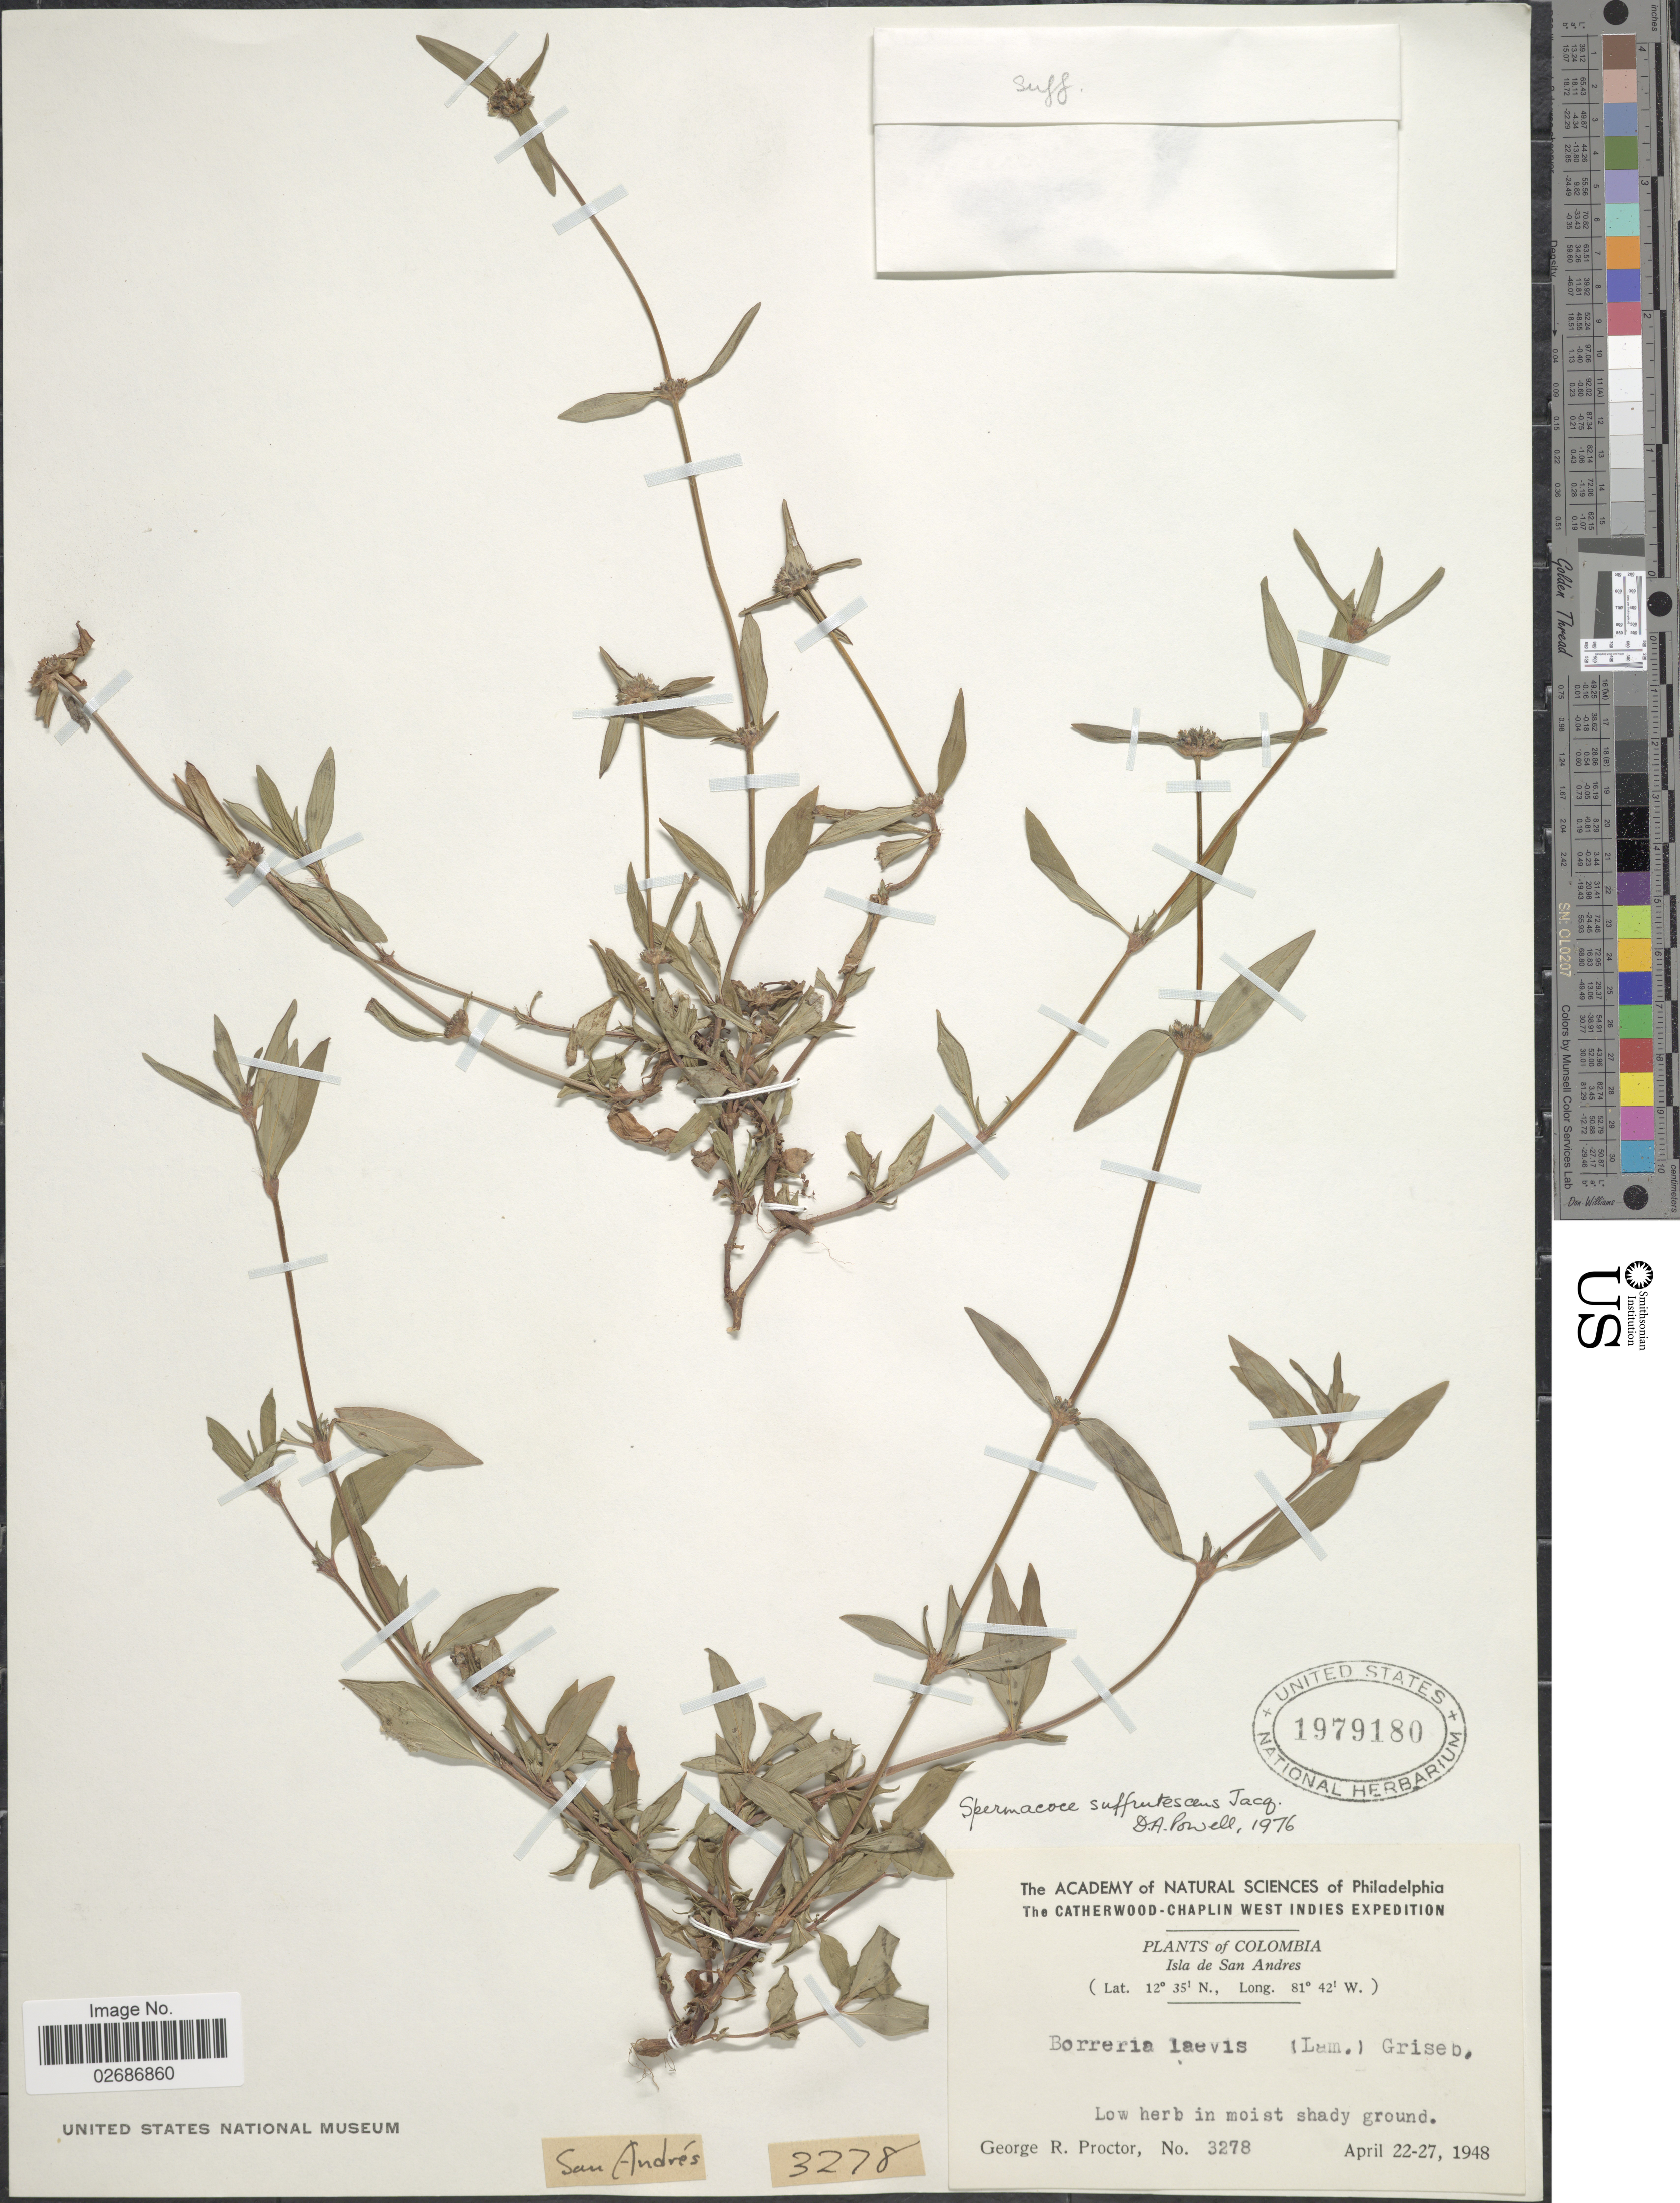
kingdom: Plantae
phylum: Tracheophyta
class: Magnoliopsida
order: Gentianales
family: Rubiaceae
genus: Borreria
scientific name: Borreria remota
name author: (Lam.) Bacigalupo & E.L. Cabral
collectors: G. R. Proctor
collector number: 3278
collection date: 1948-04-22/1948-04-27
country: Colombia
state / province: San Andres y Providencia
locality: Isla de San Andres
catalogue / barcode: US 1979180